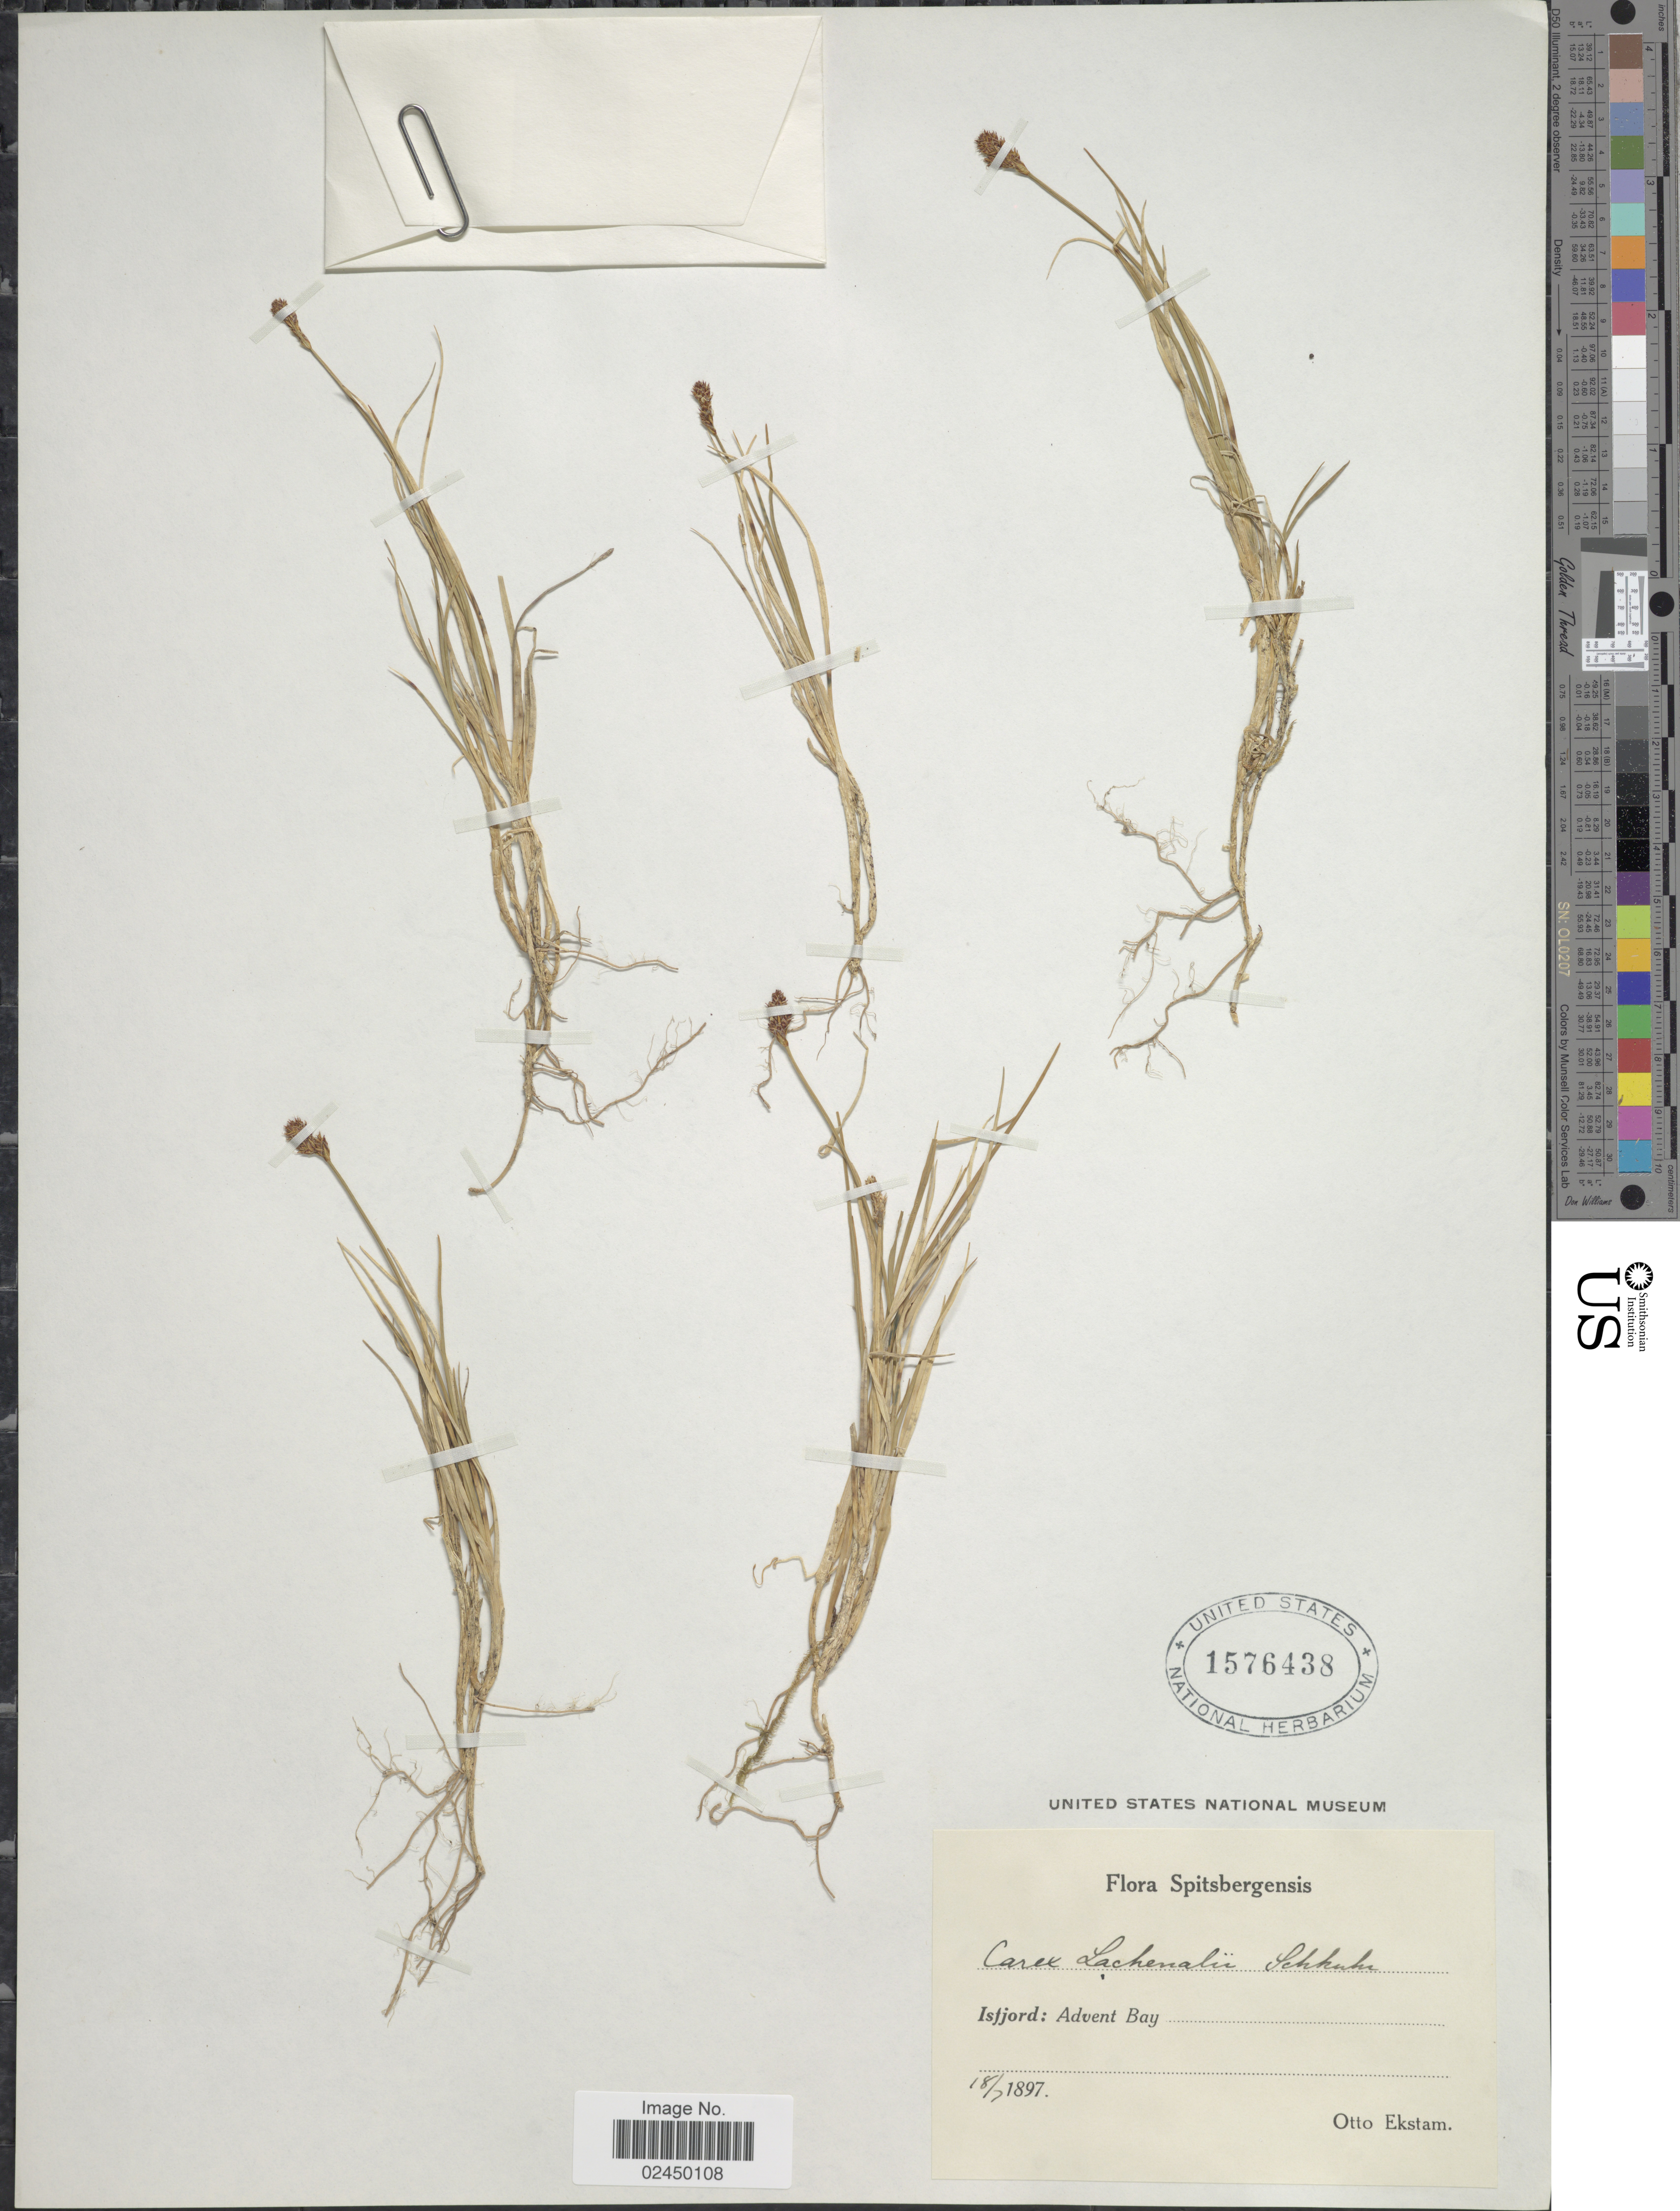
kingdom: Plantae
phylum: Tracheophyta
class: Liliopsida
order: Poales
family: Cyperaceae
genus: Carex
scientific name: Carex lachenalii subsp. lachenalii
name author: Schkuhr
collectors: O. Ekstam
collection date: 1897-07-18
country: Norway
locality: Spitsbergensis, Isfjord: Advent Bay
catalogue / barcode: US 1576438